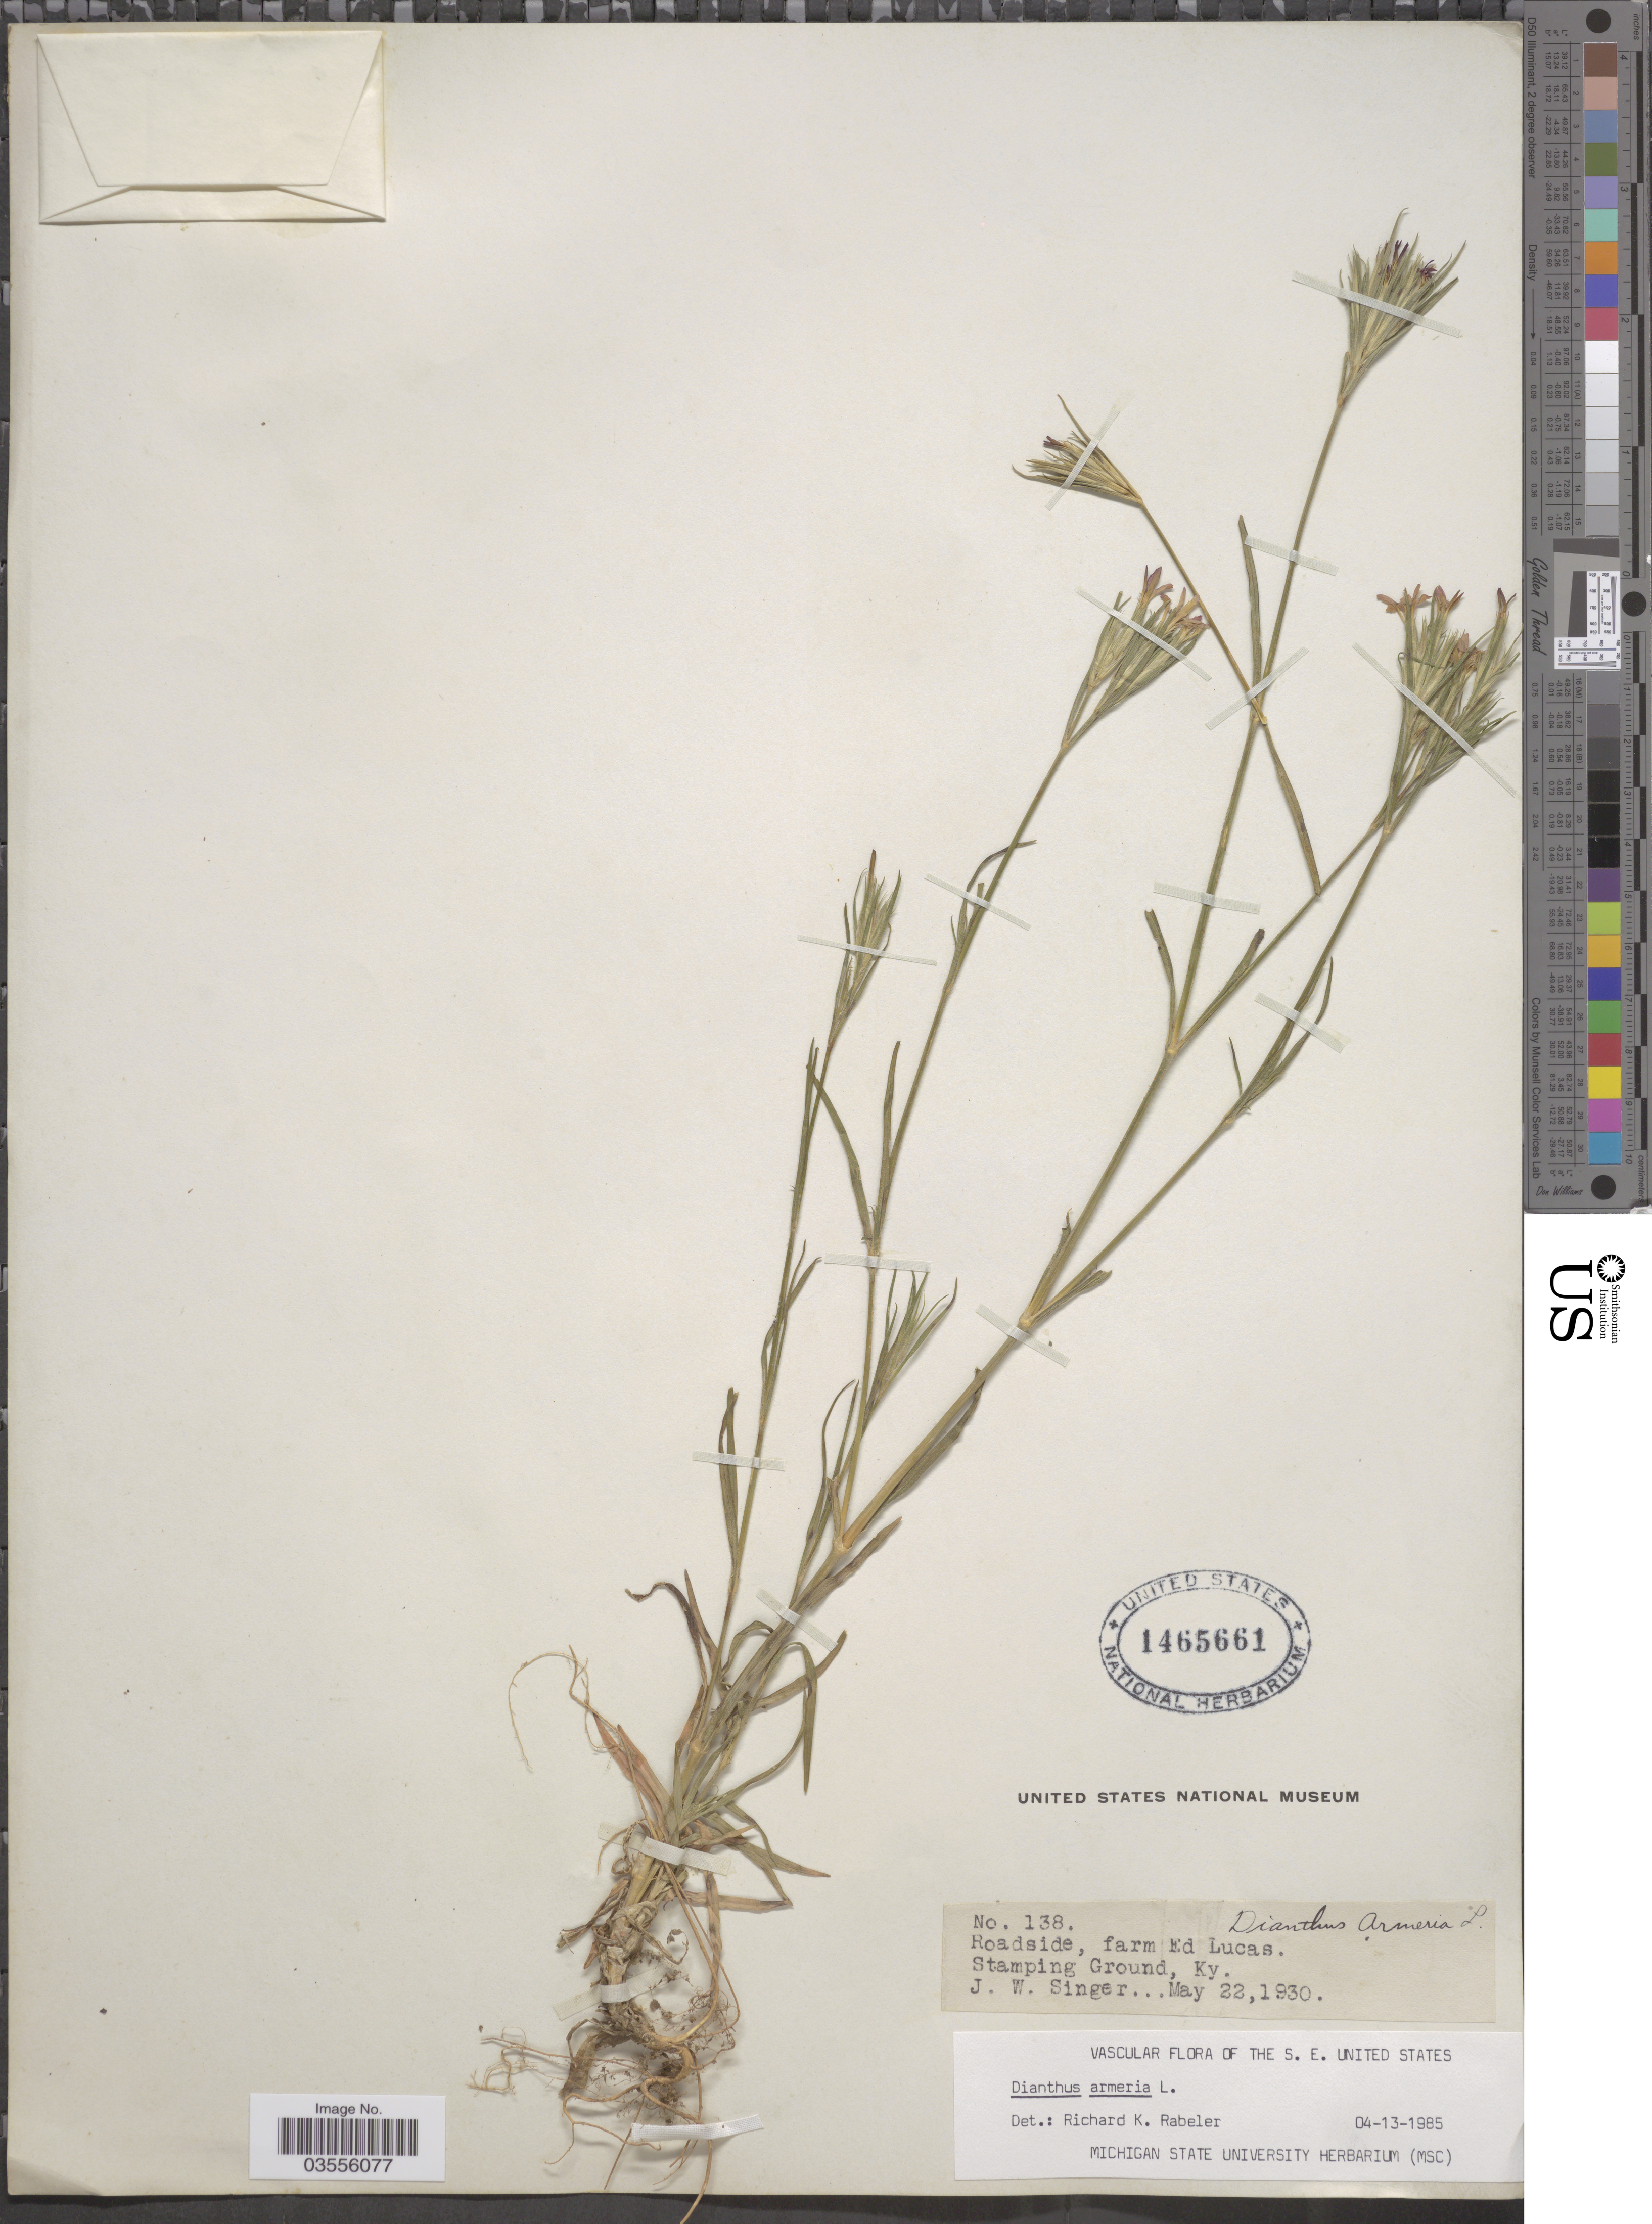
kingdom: Plantae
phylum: Tracheophyta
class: Magnoliopsida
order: Caryophyllales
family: Caryophyllaceae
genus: Dianthus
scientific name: Dianthus armeria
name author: L.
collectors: J. EW. Singer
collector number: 138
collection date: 1930-05-22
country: United States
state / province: Kentucky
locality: Roadside, farm Ed Lucas, Stamping Ground.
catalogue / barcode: US 1465661